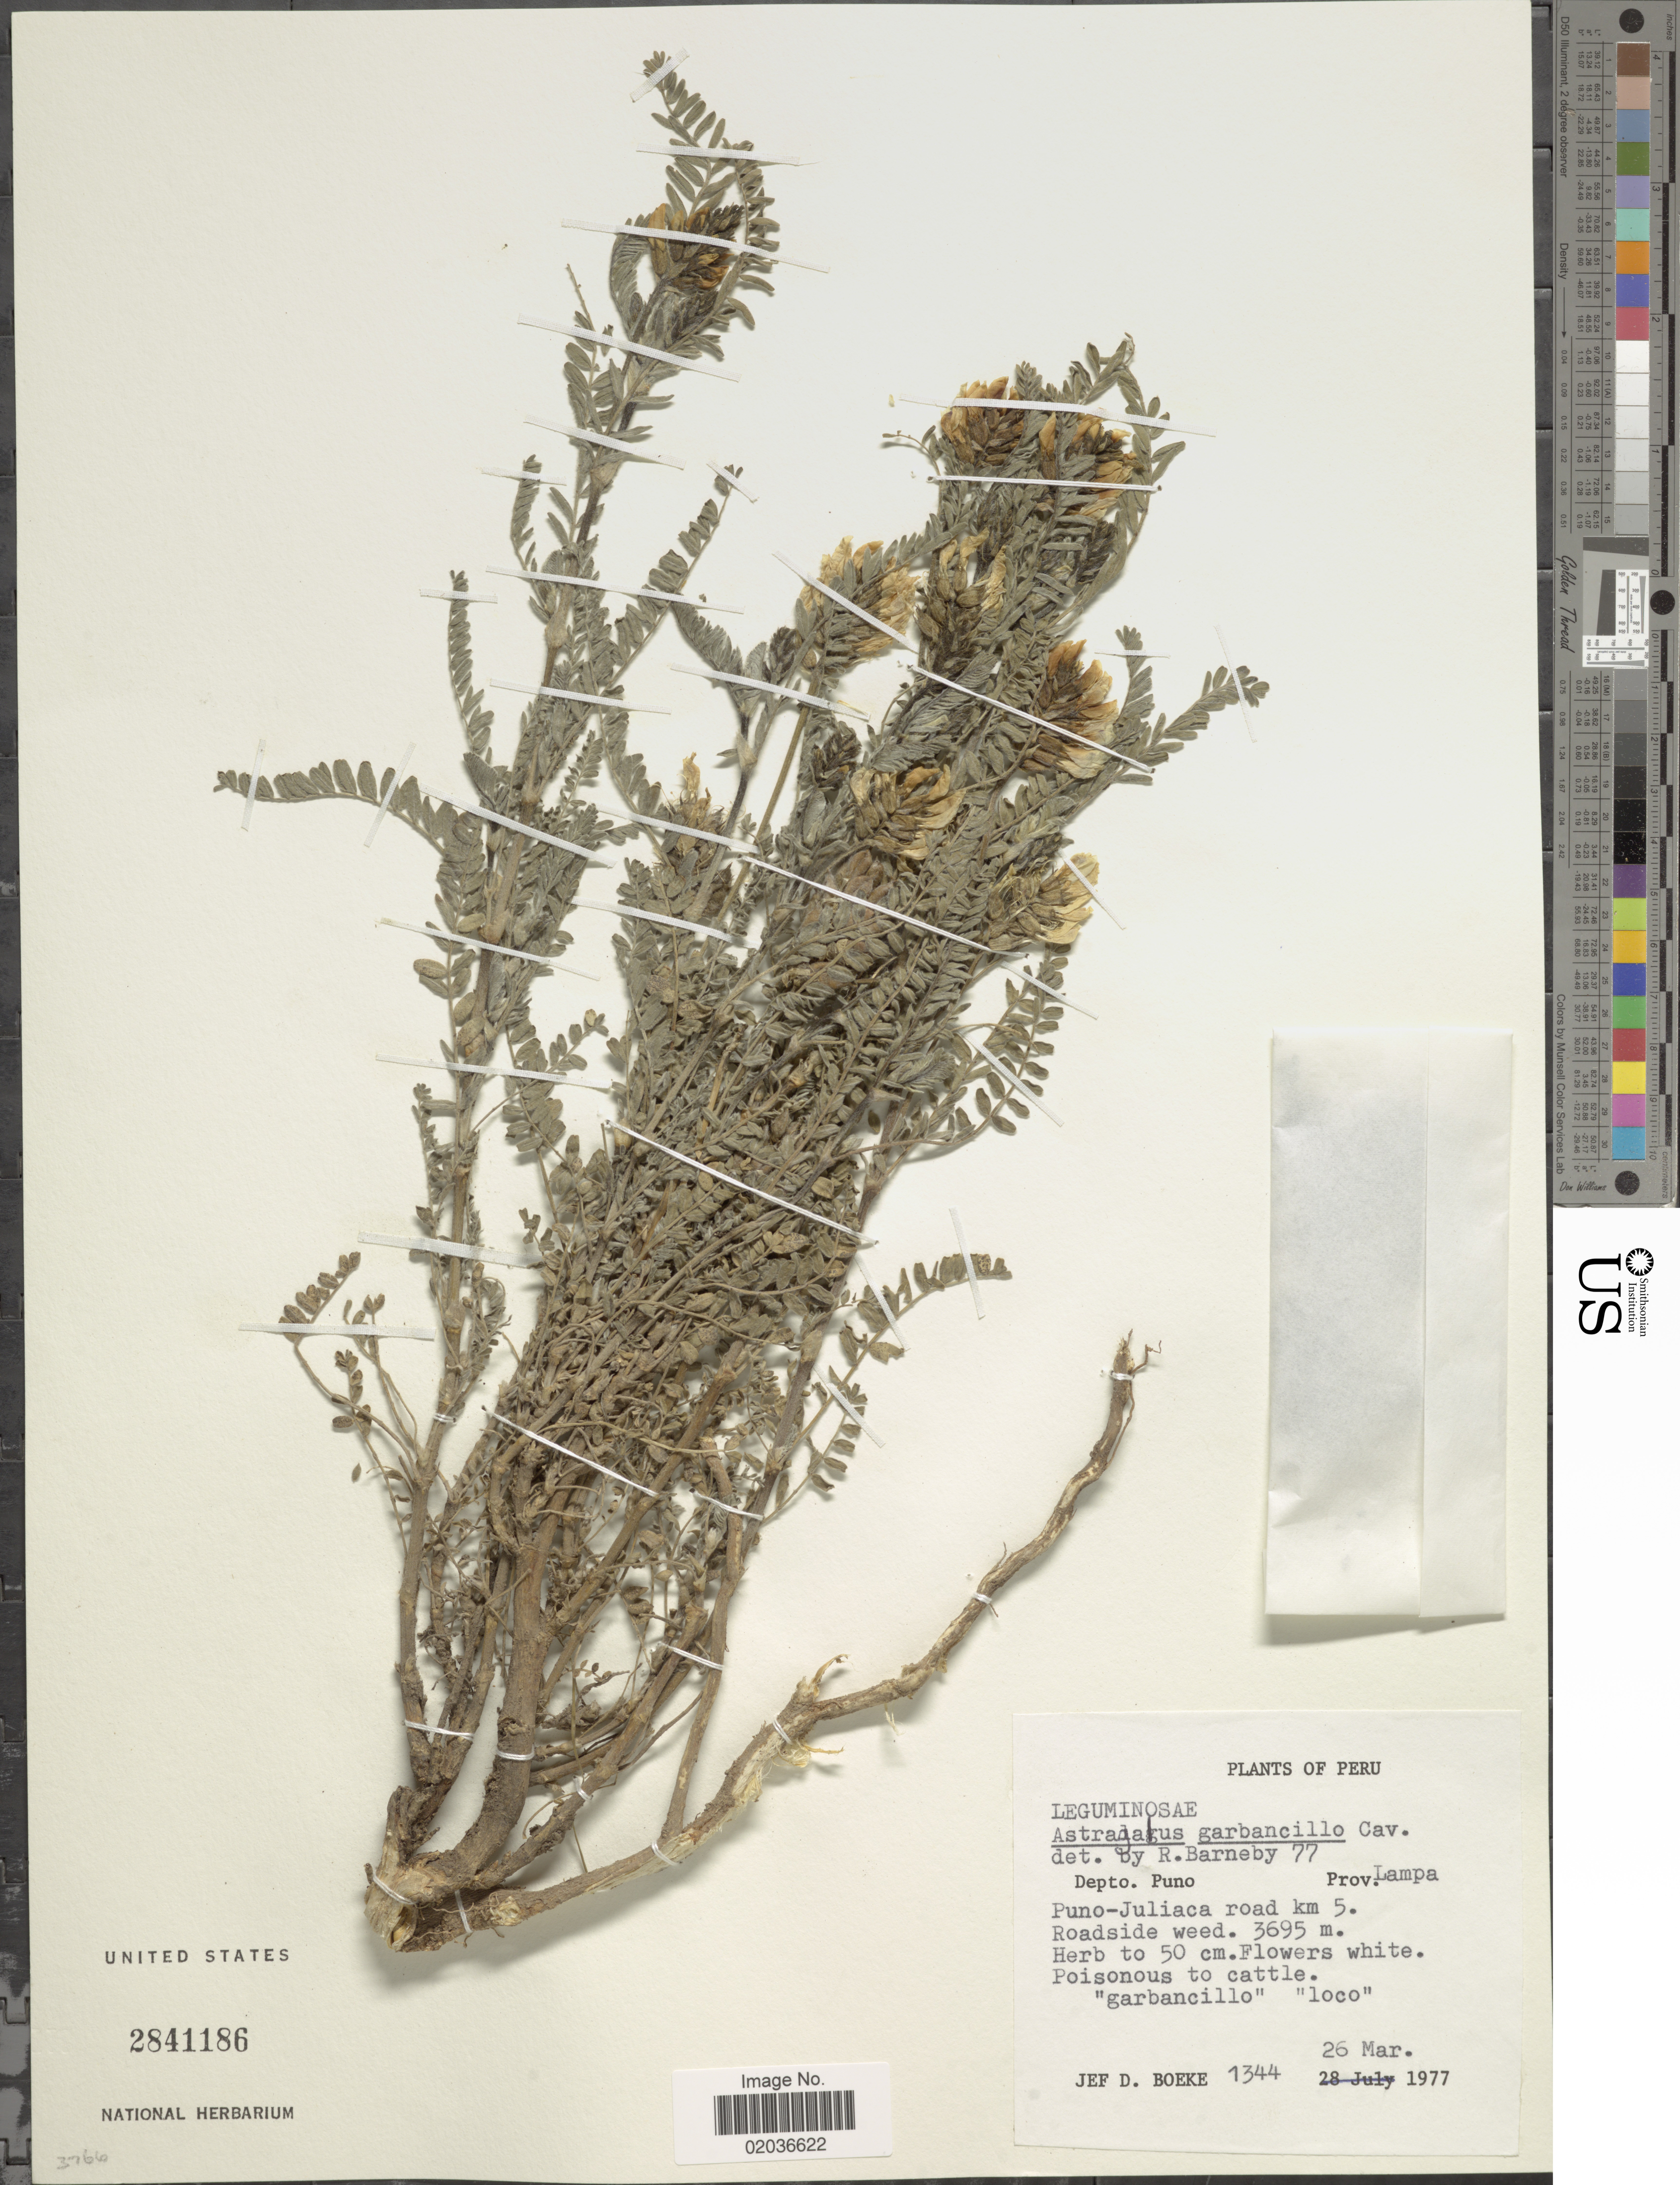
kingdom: Plantae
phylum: Tracheophyta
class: Magnoliopsida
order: Fabales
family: Fabaceae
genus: Astragalus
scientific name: Astragalus garbancillo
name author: Cav.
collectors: J. Boeke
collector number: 1344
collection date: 1977-03-26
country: Peru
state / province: Puno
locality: Depto. Puno. Prov. Lampa. Puno-Juliaca road km 5.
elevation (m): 3695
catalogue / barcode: US 2841186